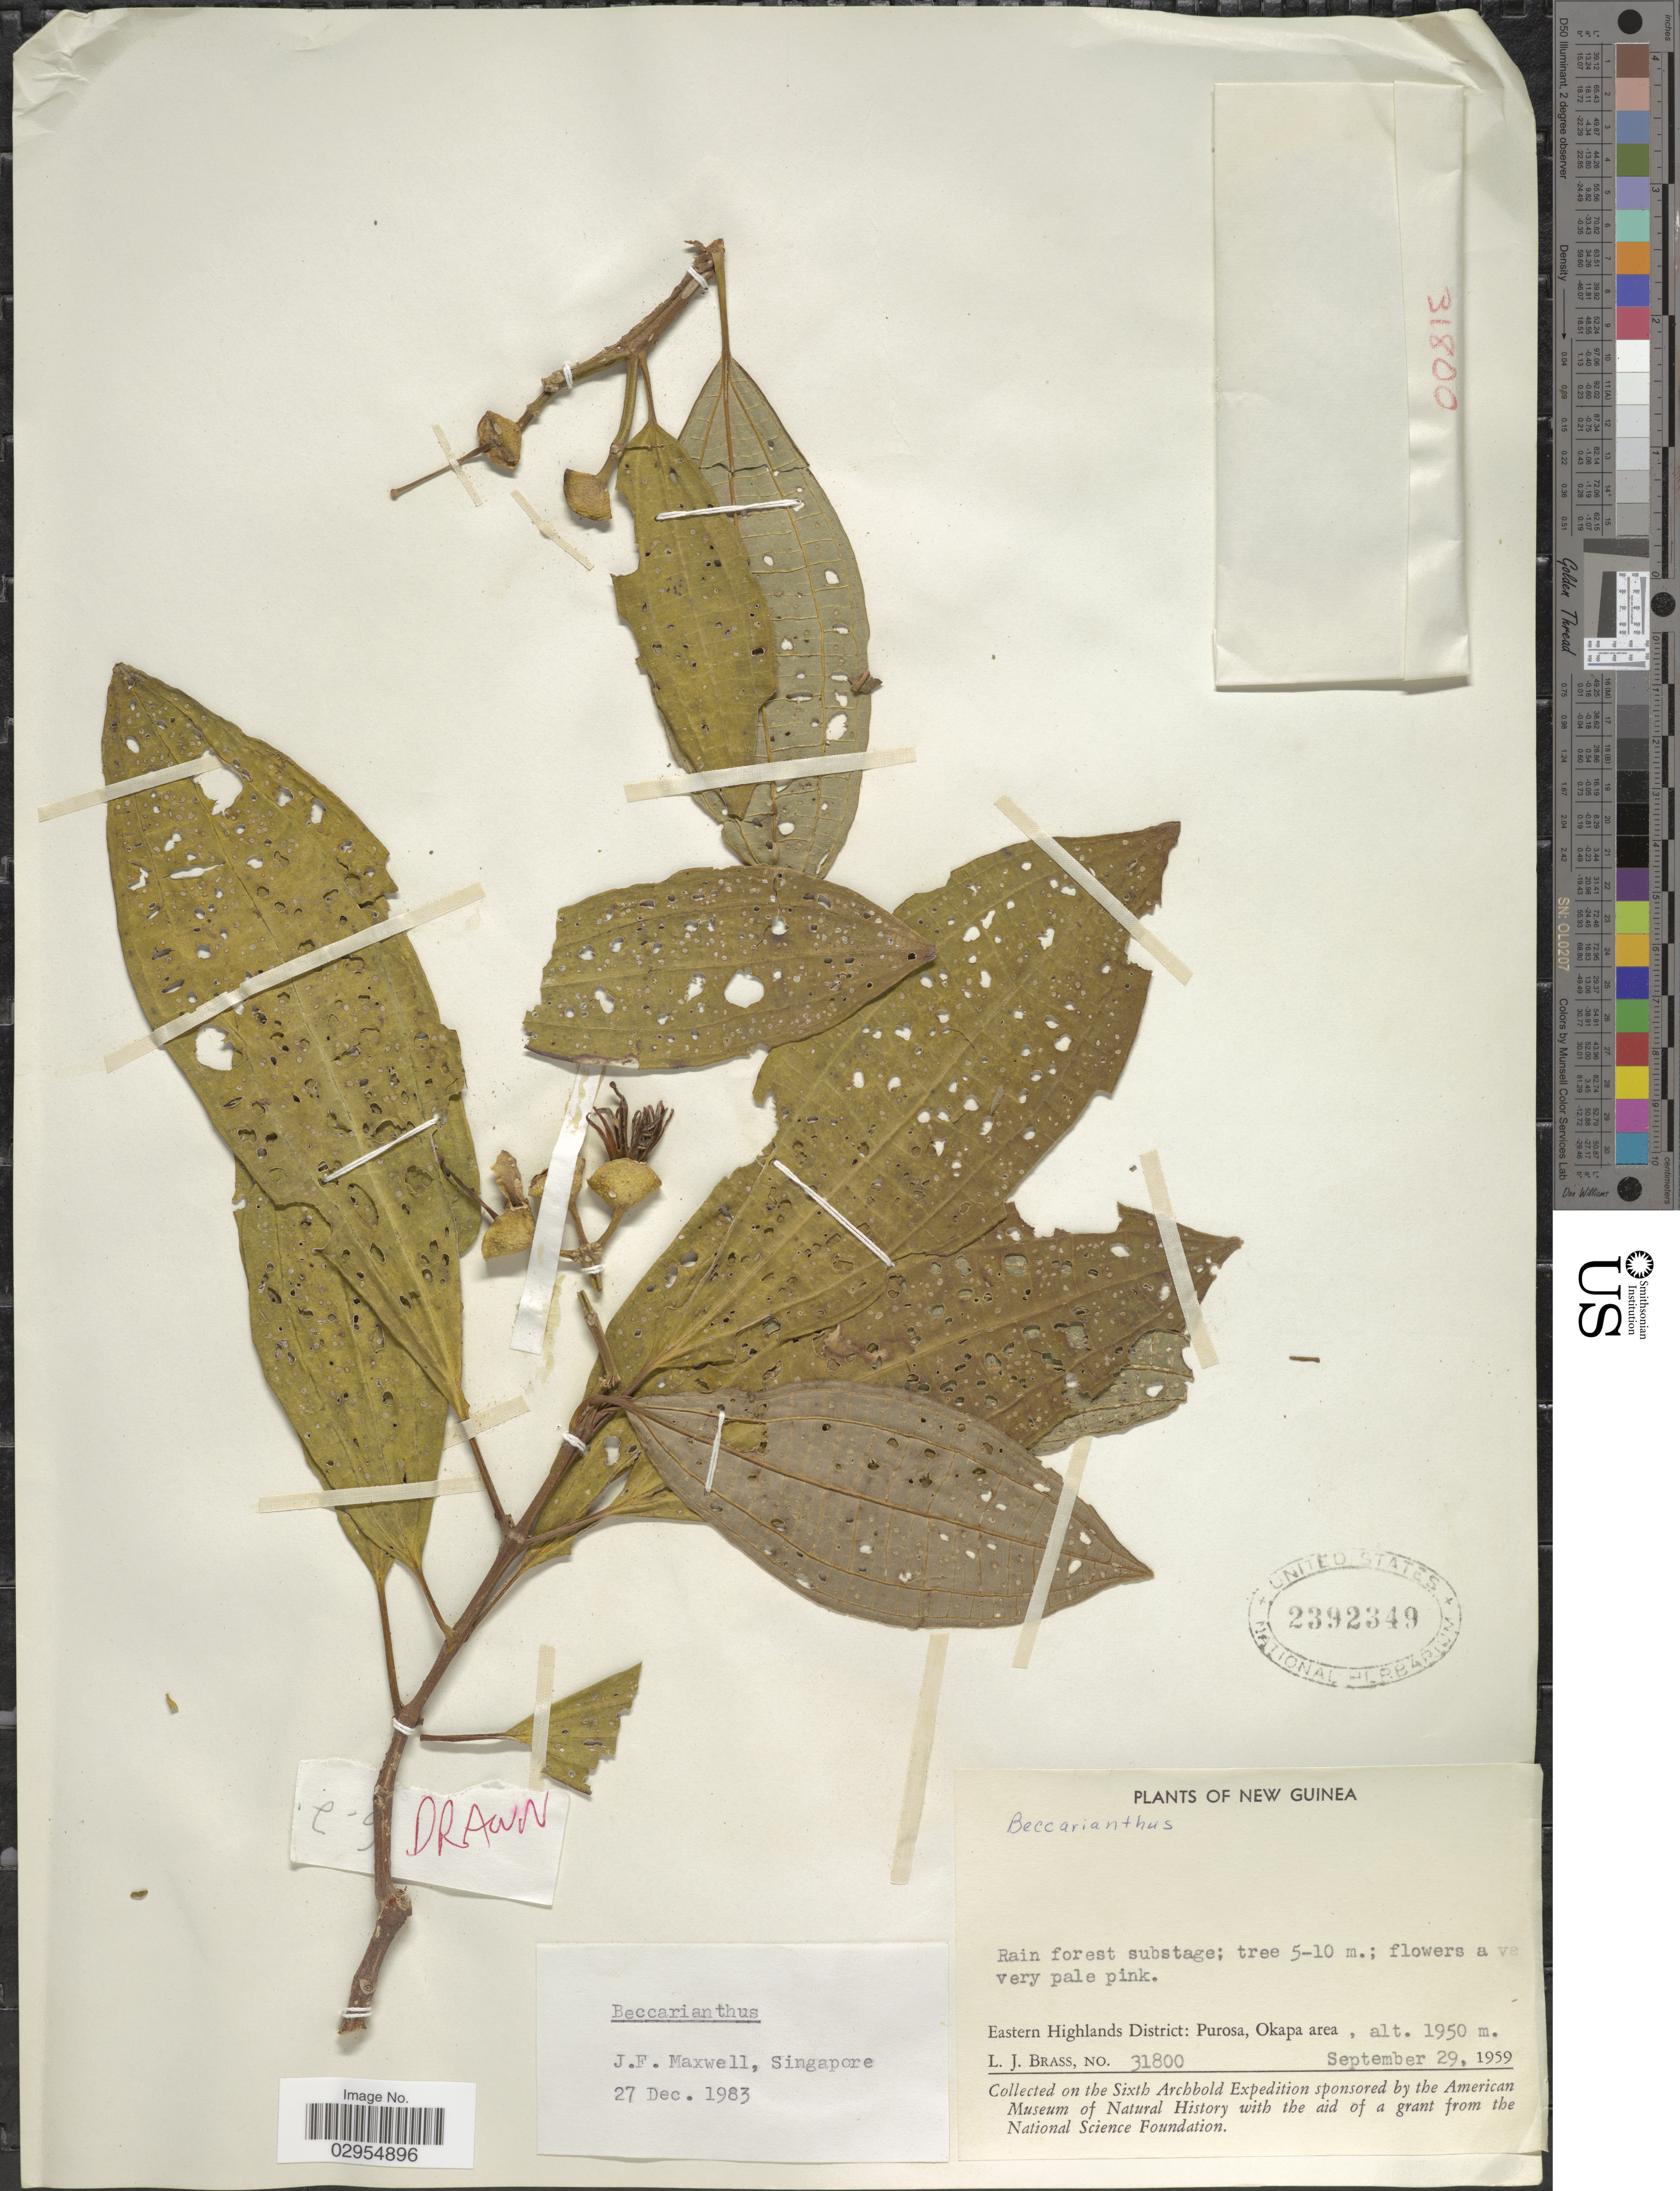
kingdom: Plantae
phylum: Tracheophyta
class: Magnoliopsida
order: Myrtales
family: Melastomataceae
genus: Beccarianthus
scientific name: Beccarianthus sp.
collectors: L. J. Brass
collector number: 31800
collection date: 1959-09-29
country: Papua New Guinea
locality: New Guinea. Eastern Highlands District: Purosa, Okapa area.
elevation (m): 1950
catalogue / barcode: US 2392349